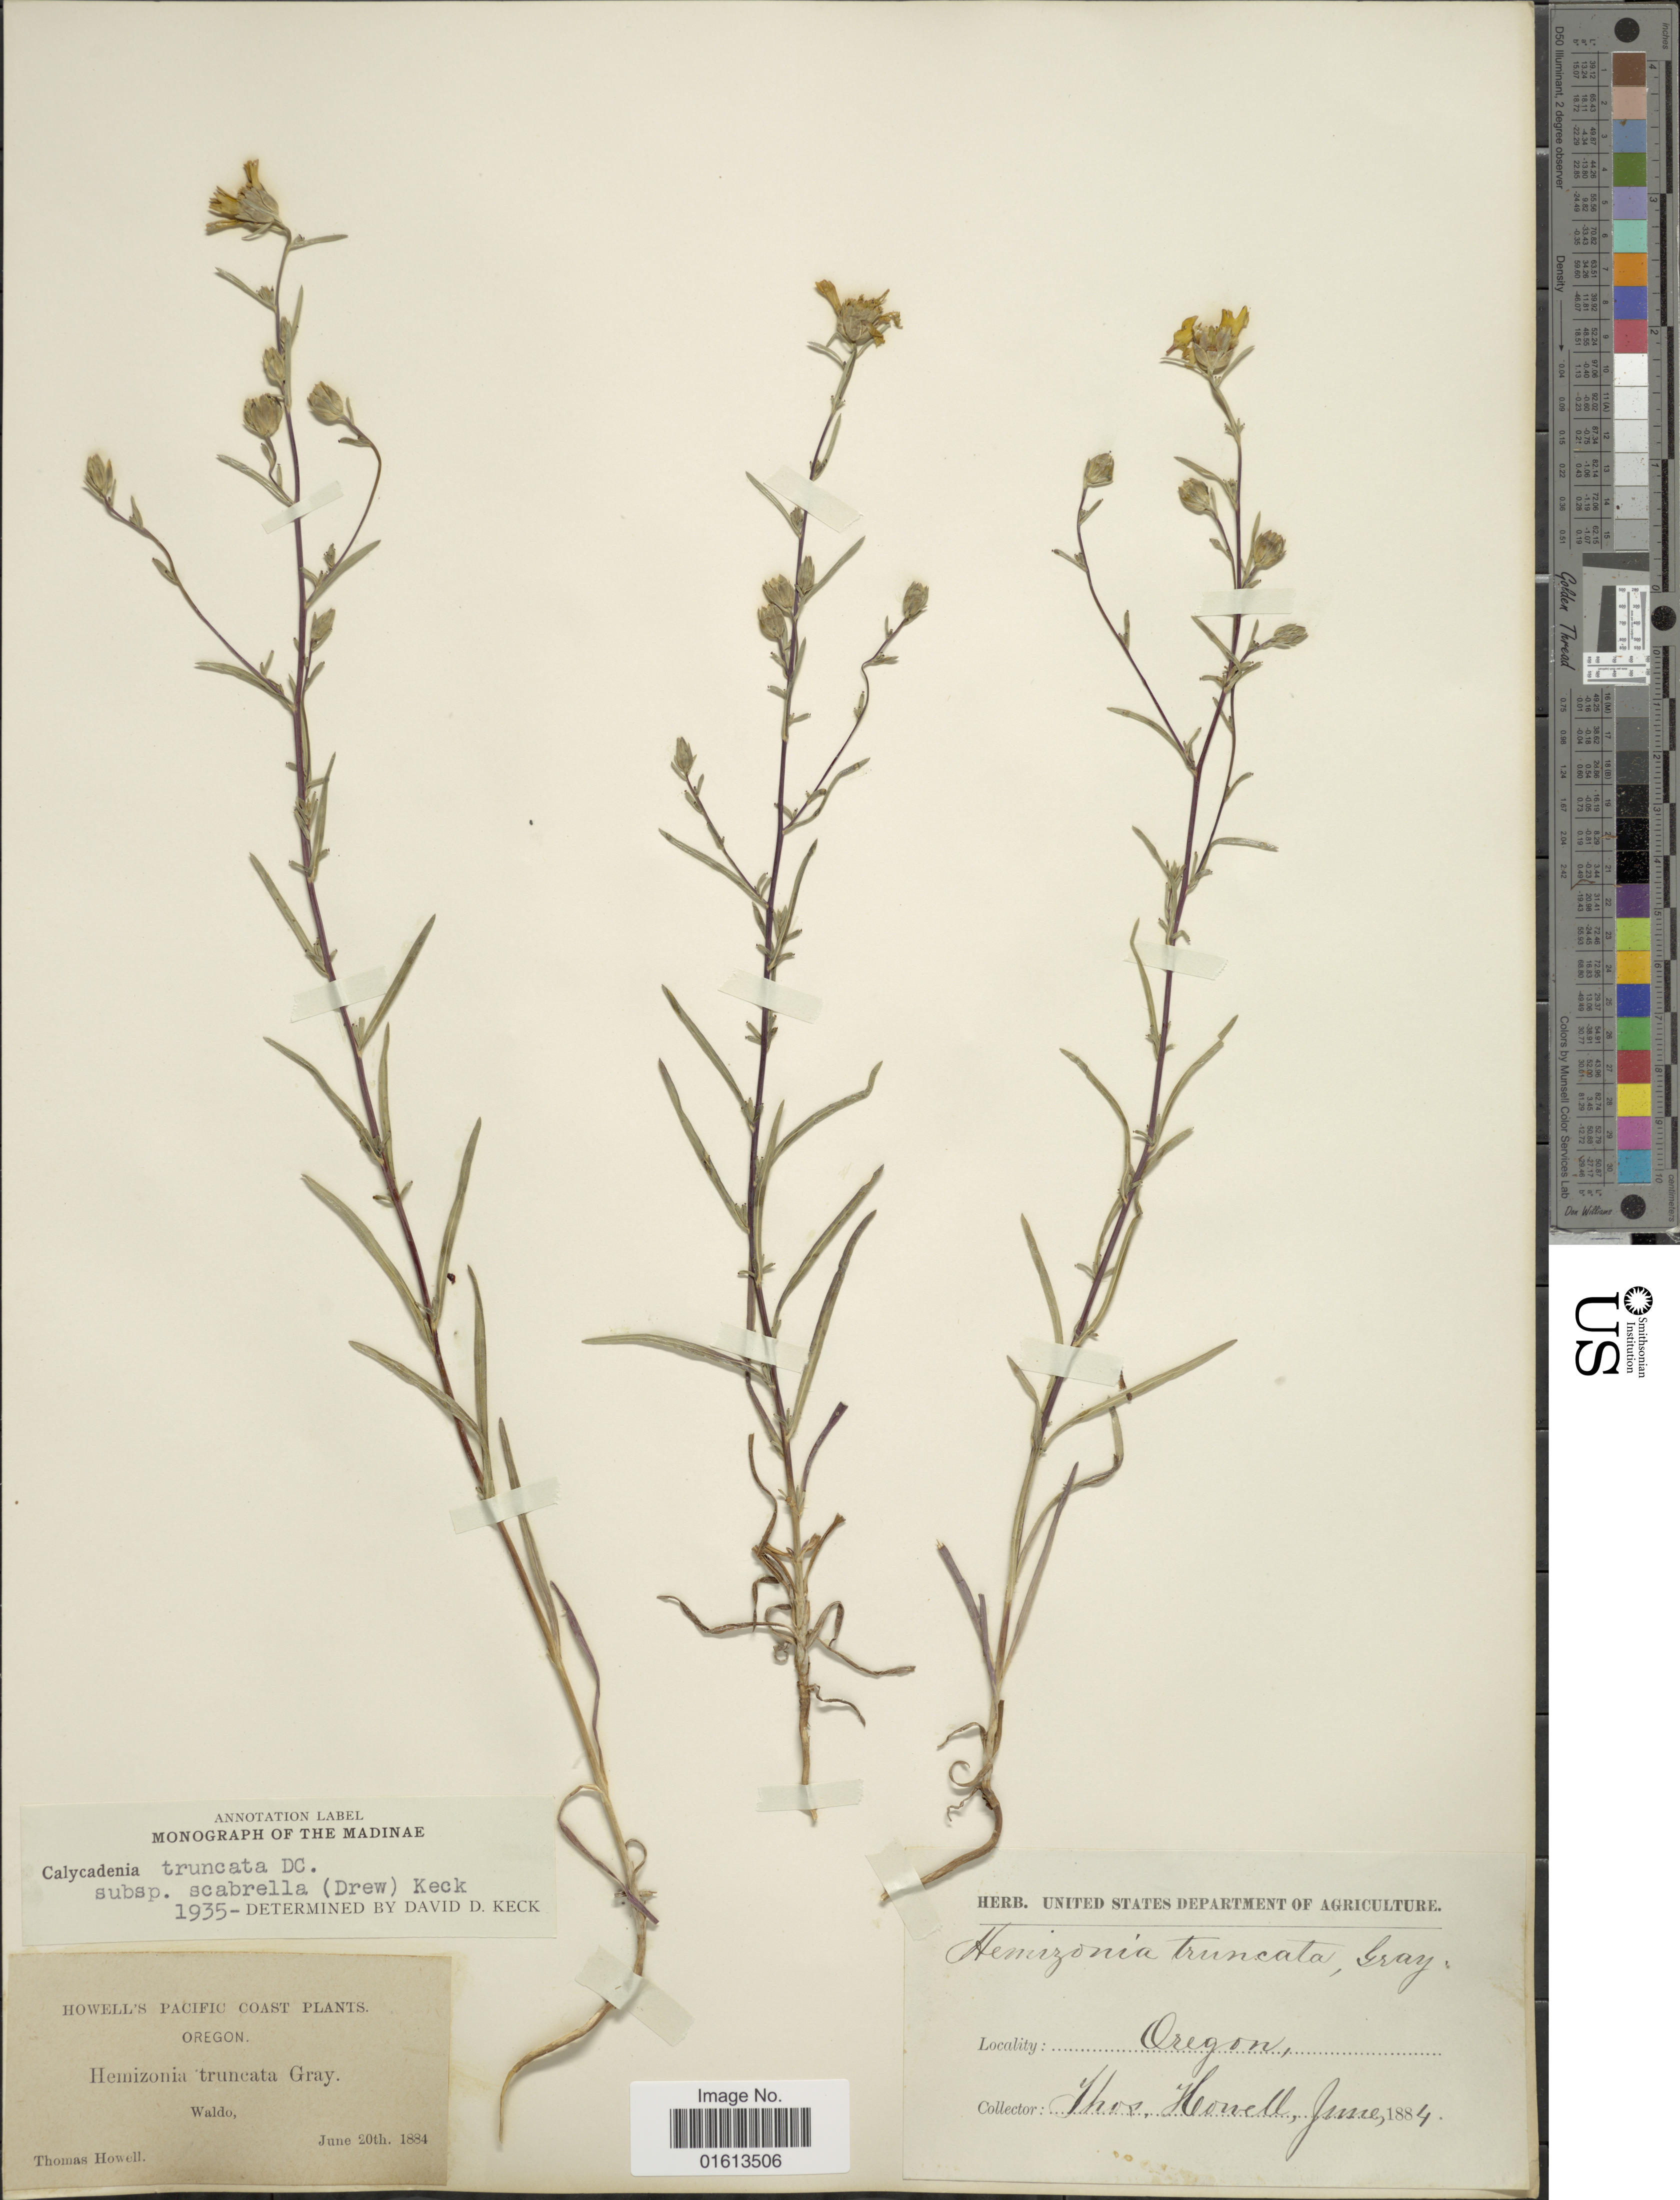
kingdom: Plantae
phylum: Tracheophyta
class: Magnoliopsida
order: Asterales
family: Asteraceae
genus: Calycadenia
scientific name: Calycadenia truncata subsp. scabrella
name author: (Drew) D.D. Keck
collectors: T. Howell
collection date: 1884-06-20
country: United States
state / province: Oregon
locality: Pacific Coast, Oregon, Waldo